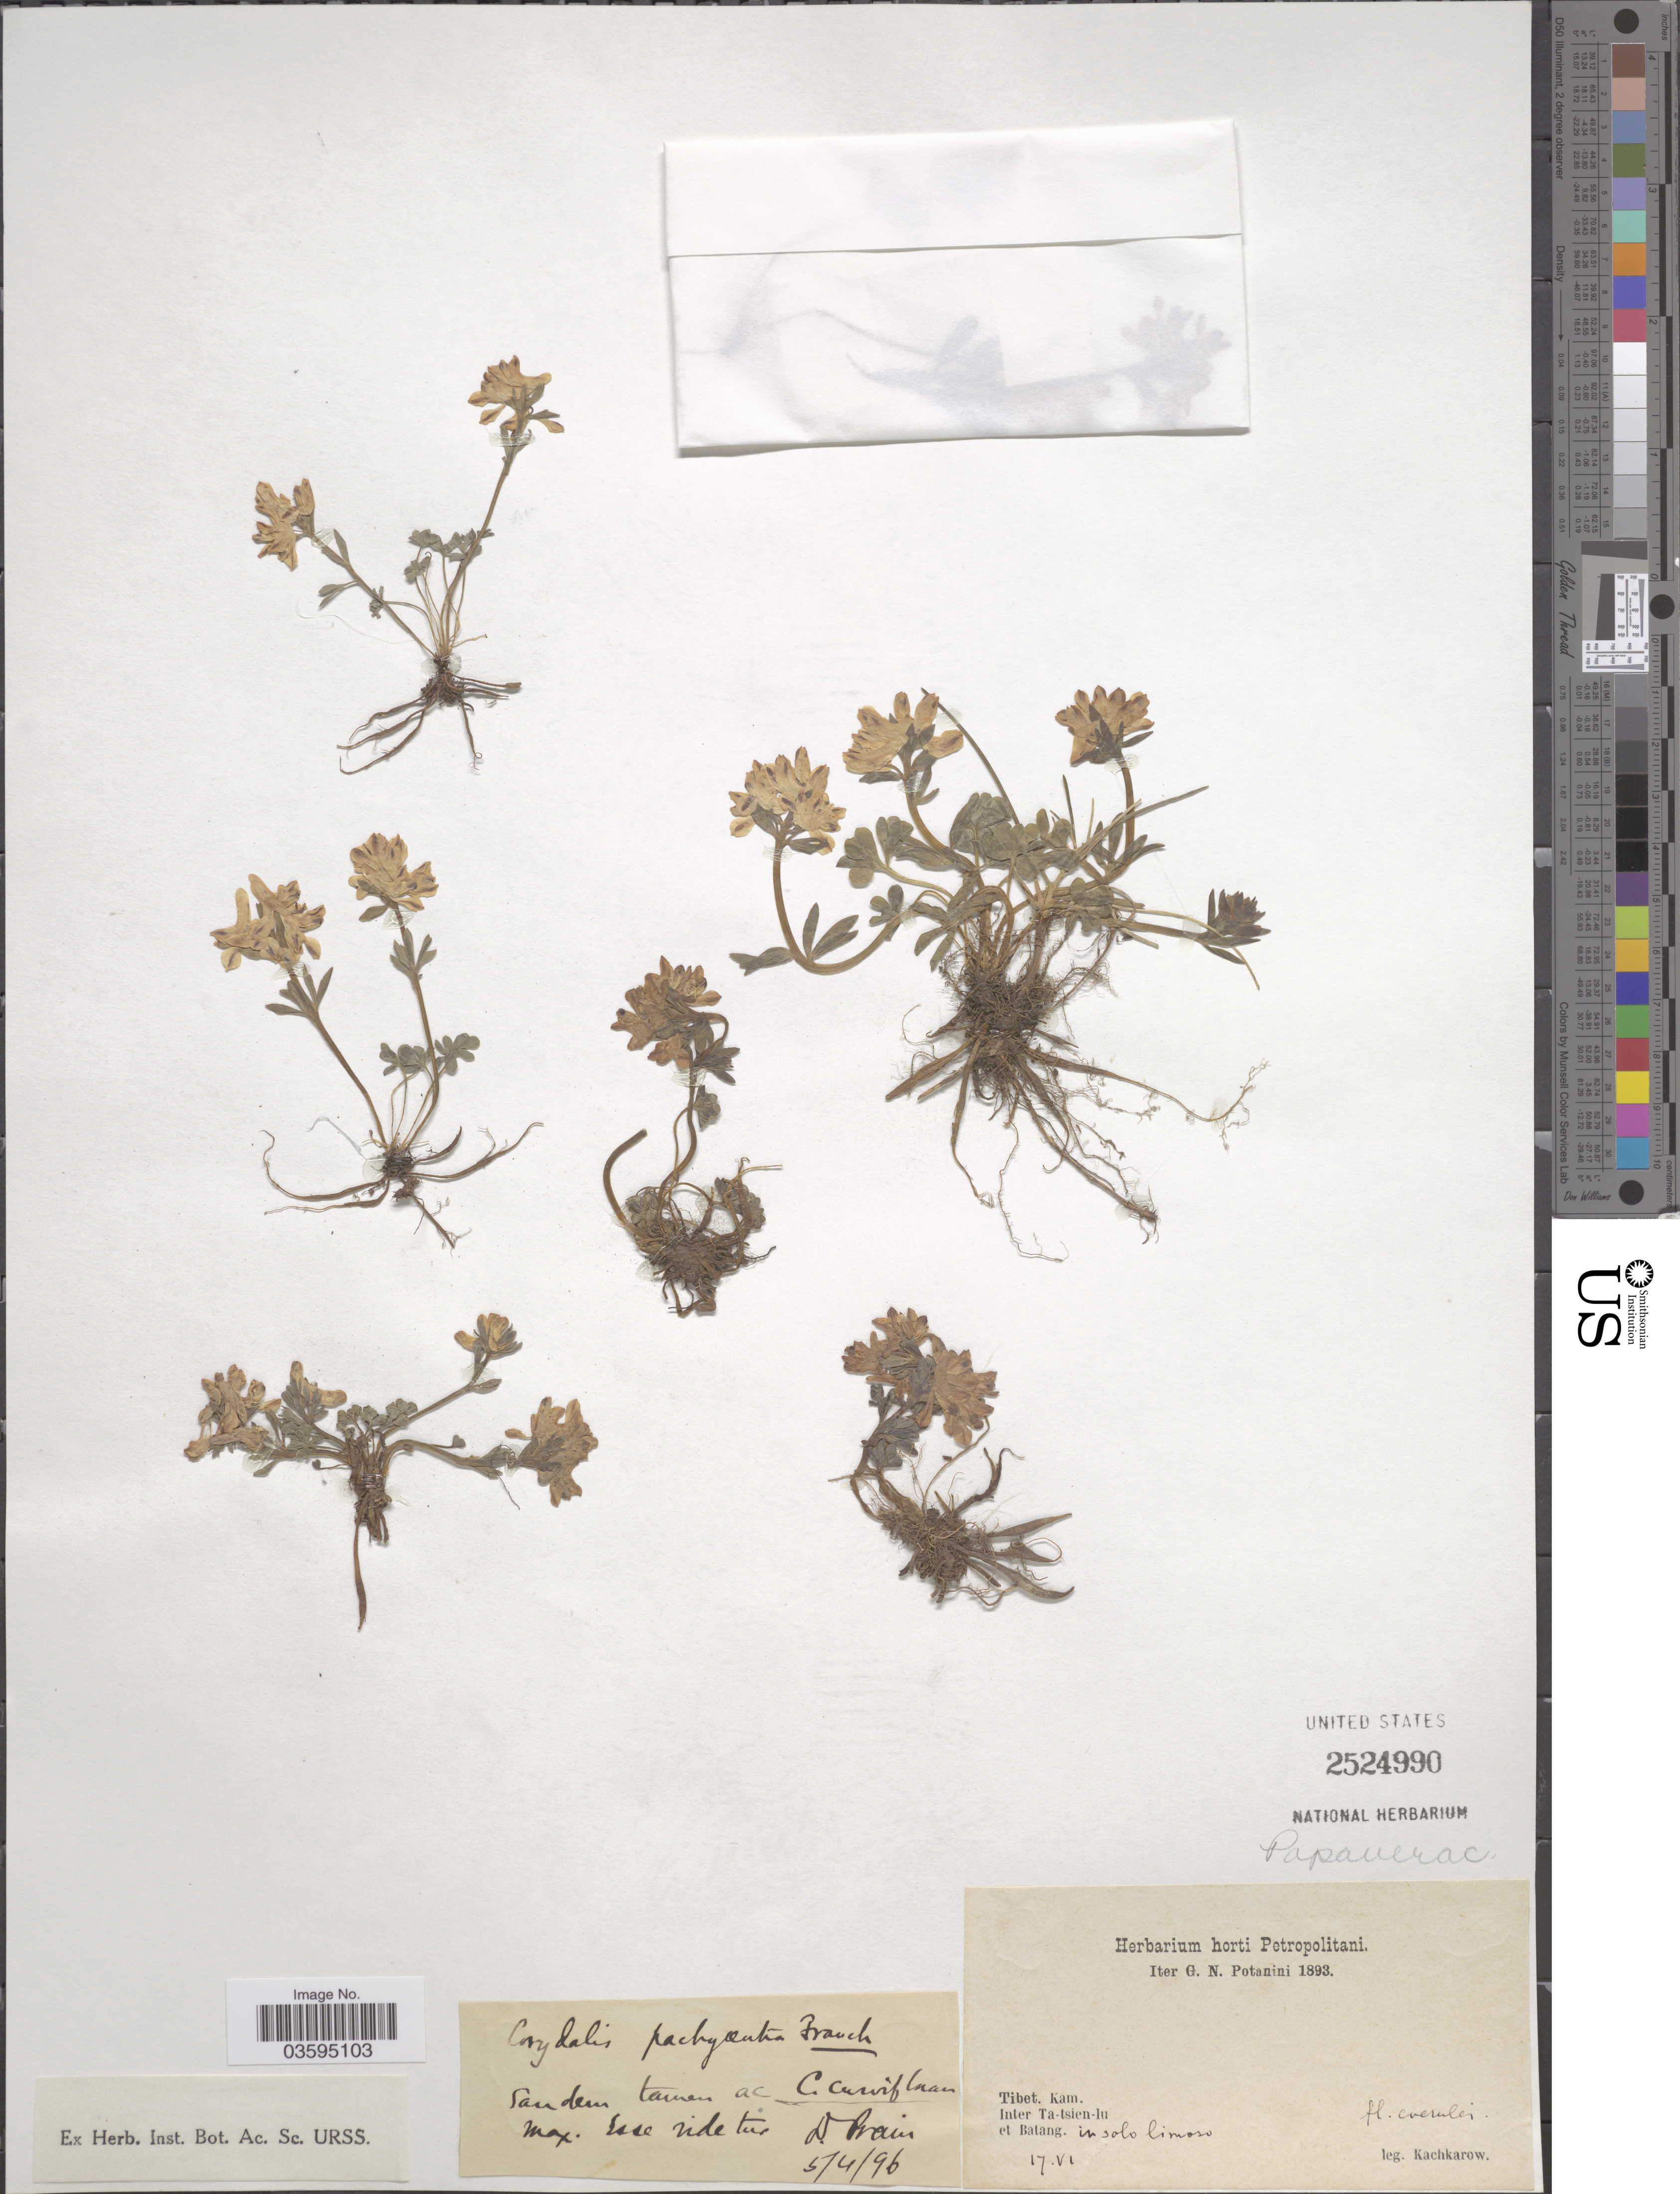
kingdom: Plantae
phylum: Tracheophyta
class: Magnoliopsida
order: Ranunculales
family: Papaveraceae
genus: Corydalis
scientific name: Corydalis curviflora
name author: Maxim. ex Hemsl.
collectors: Kachkarow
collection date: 1893-06-17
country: China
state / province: Xizang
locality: Tibet. Kam. Inter Ta-tsien-lu et Batang.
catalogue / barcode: US 2524990